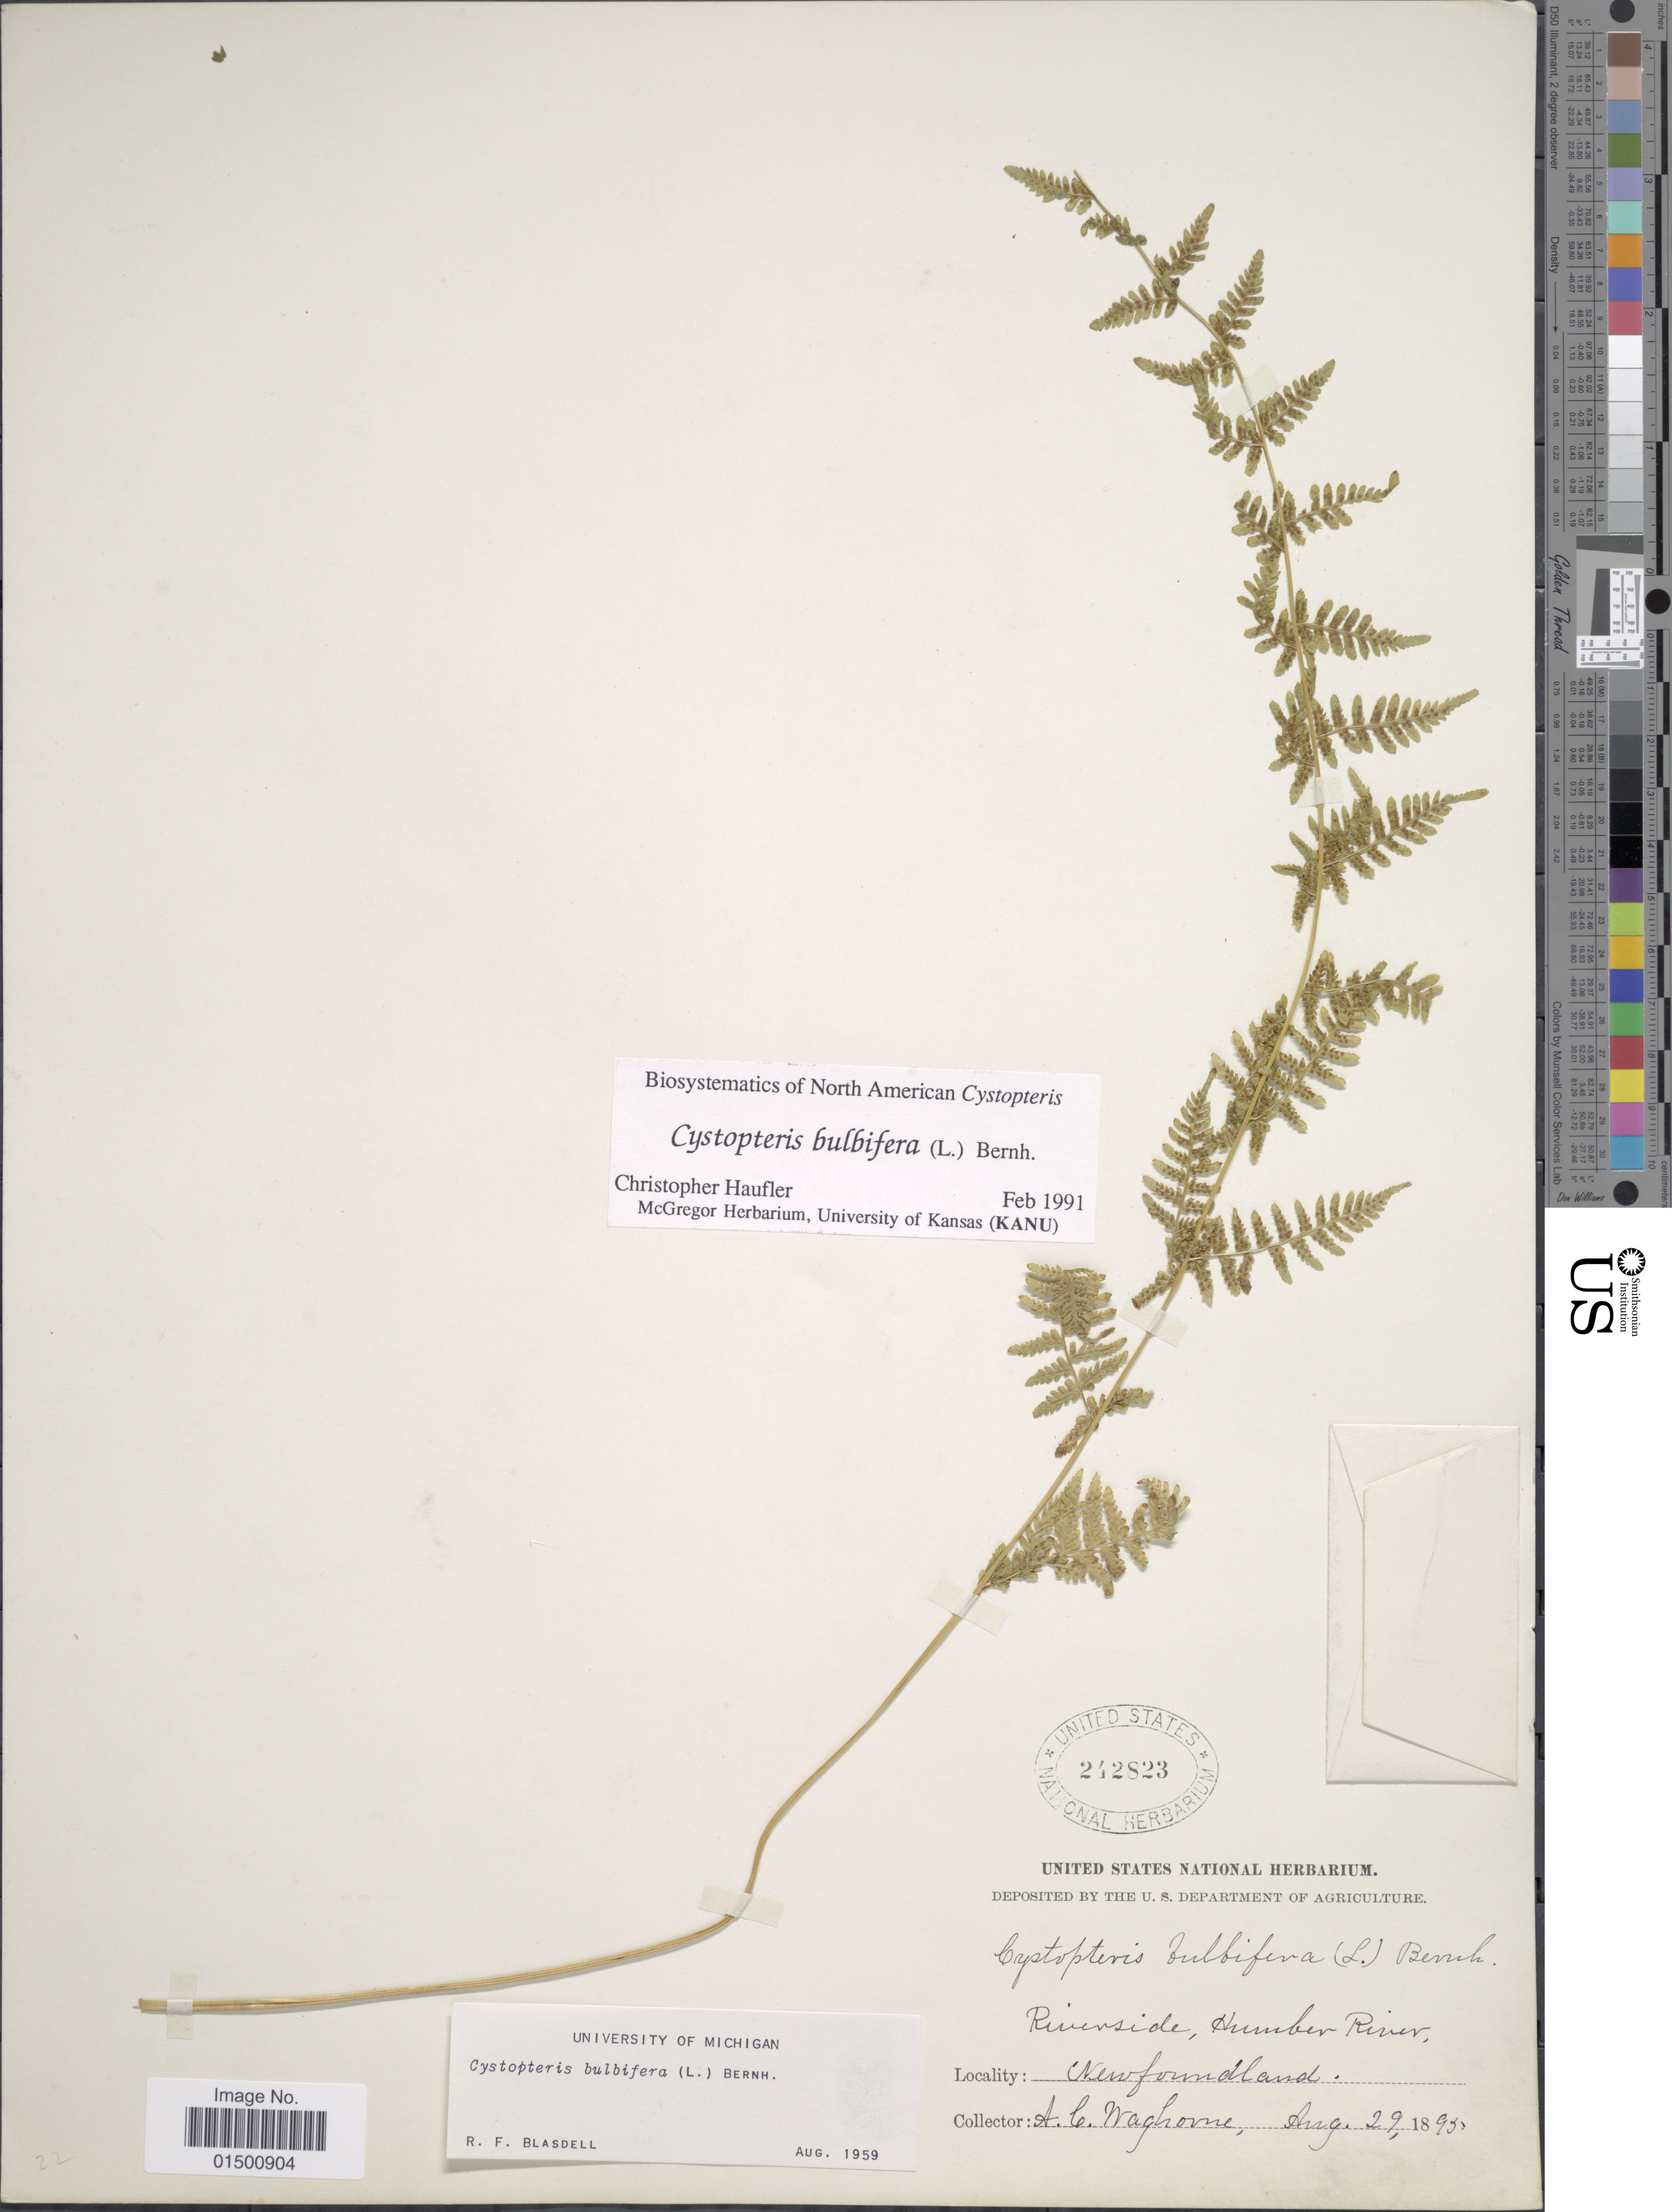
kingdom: Plantae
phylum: Tracheophyta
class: Polypodiopsida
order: Polypodiales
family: Cystopteridaceae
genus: Cystopteris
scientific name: Cystopteris bulbifera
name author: (L.) Bernh.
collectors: A. Waghorne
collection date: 1895-08-29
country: Canada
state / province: Newfoundland and Labrador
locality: Riverside, Humber River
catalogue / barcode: US 242823